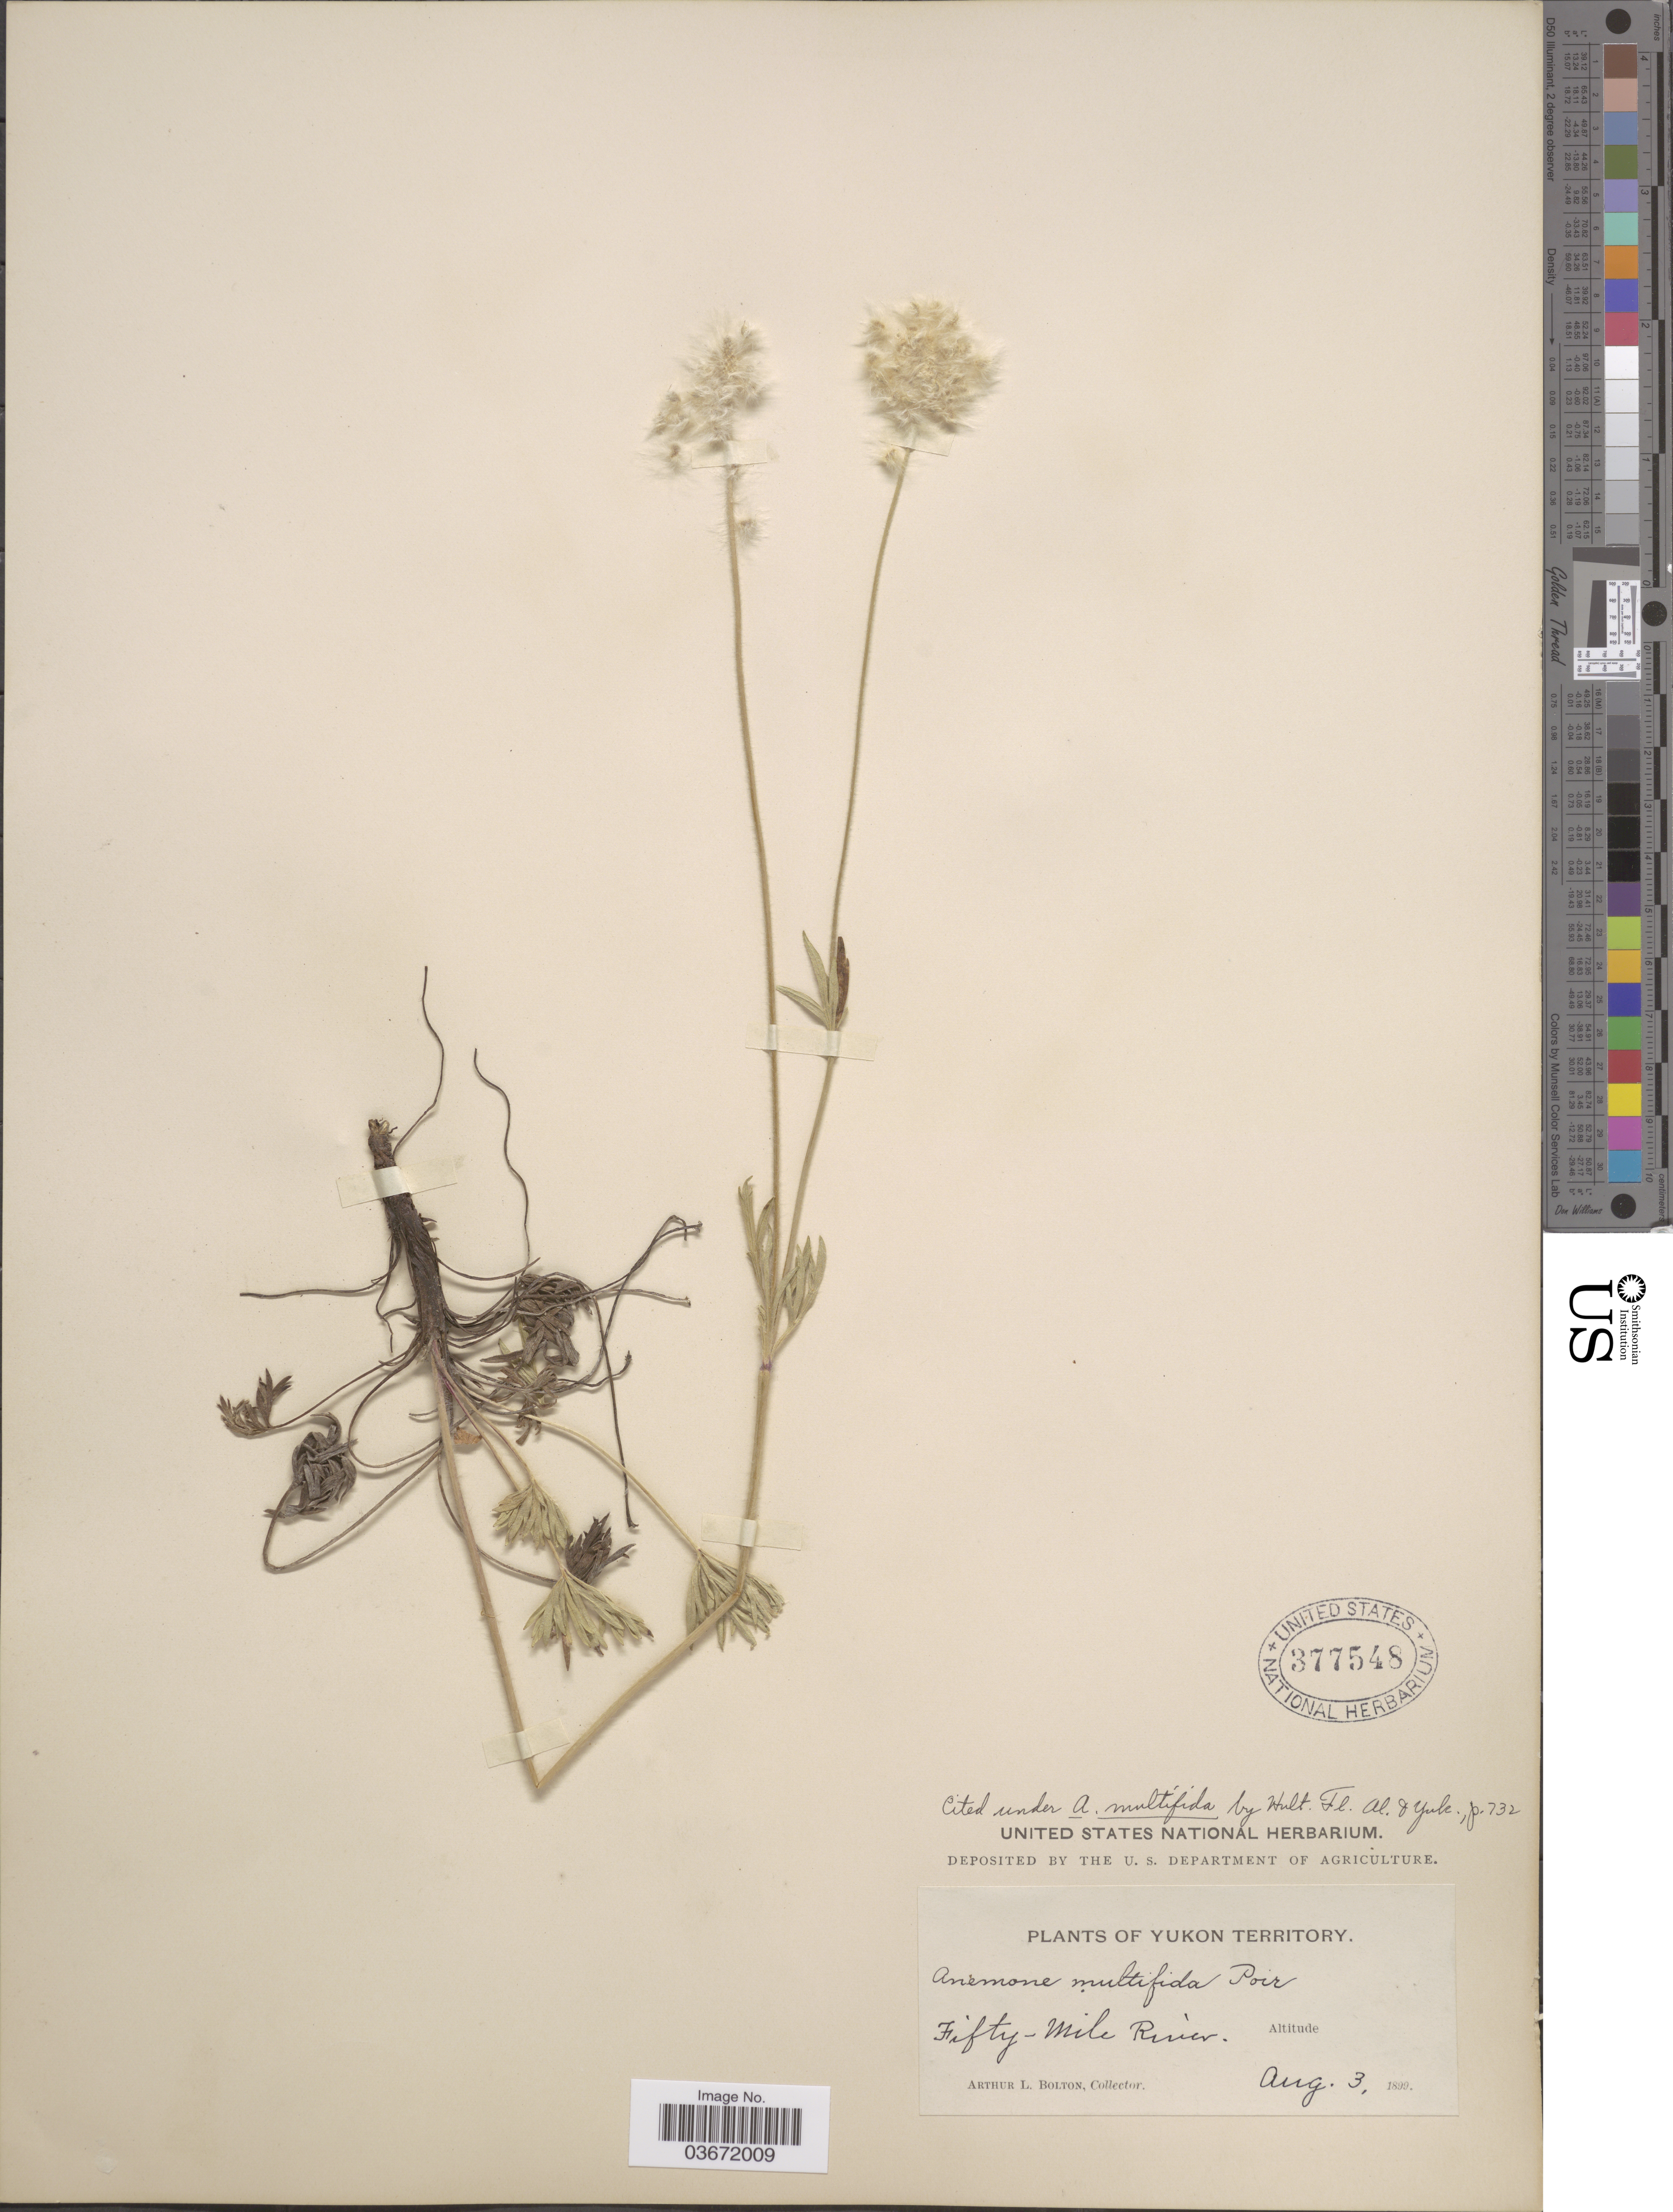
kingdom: Plantae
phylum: Tracheophyta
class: Magnoliopsida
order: Ranunculales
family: Ranunculaceae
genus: Anemone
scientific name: Anemone multifida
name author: Poir.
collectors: A. Bolton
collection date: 1899-08-03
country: Canada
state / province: Yukon Territory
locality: Fifty-Mile River.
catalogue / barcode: US 377548